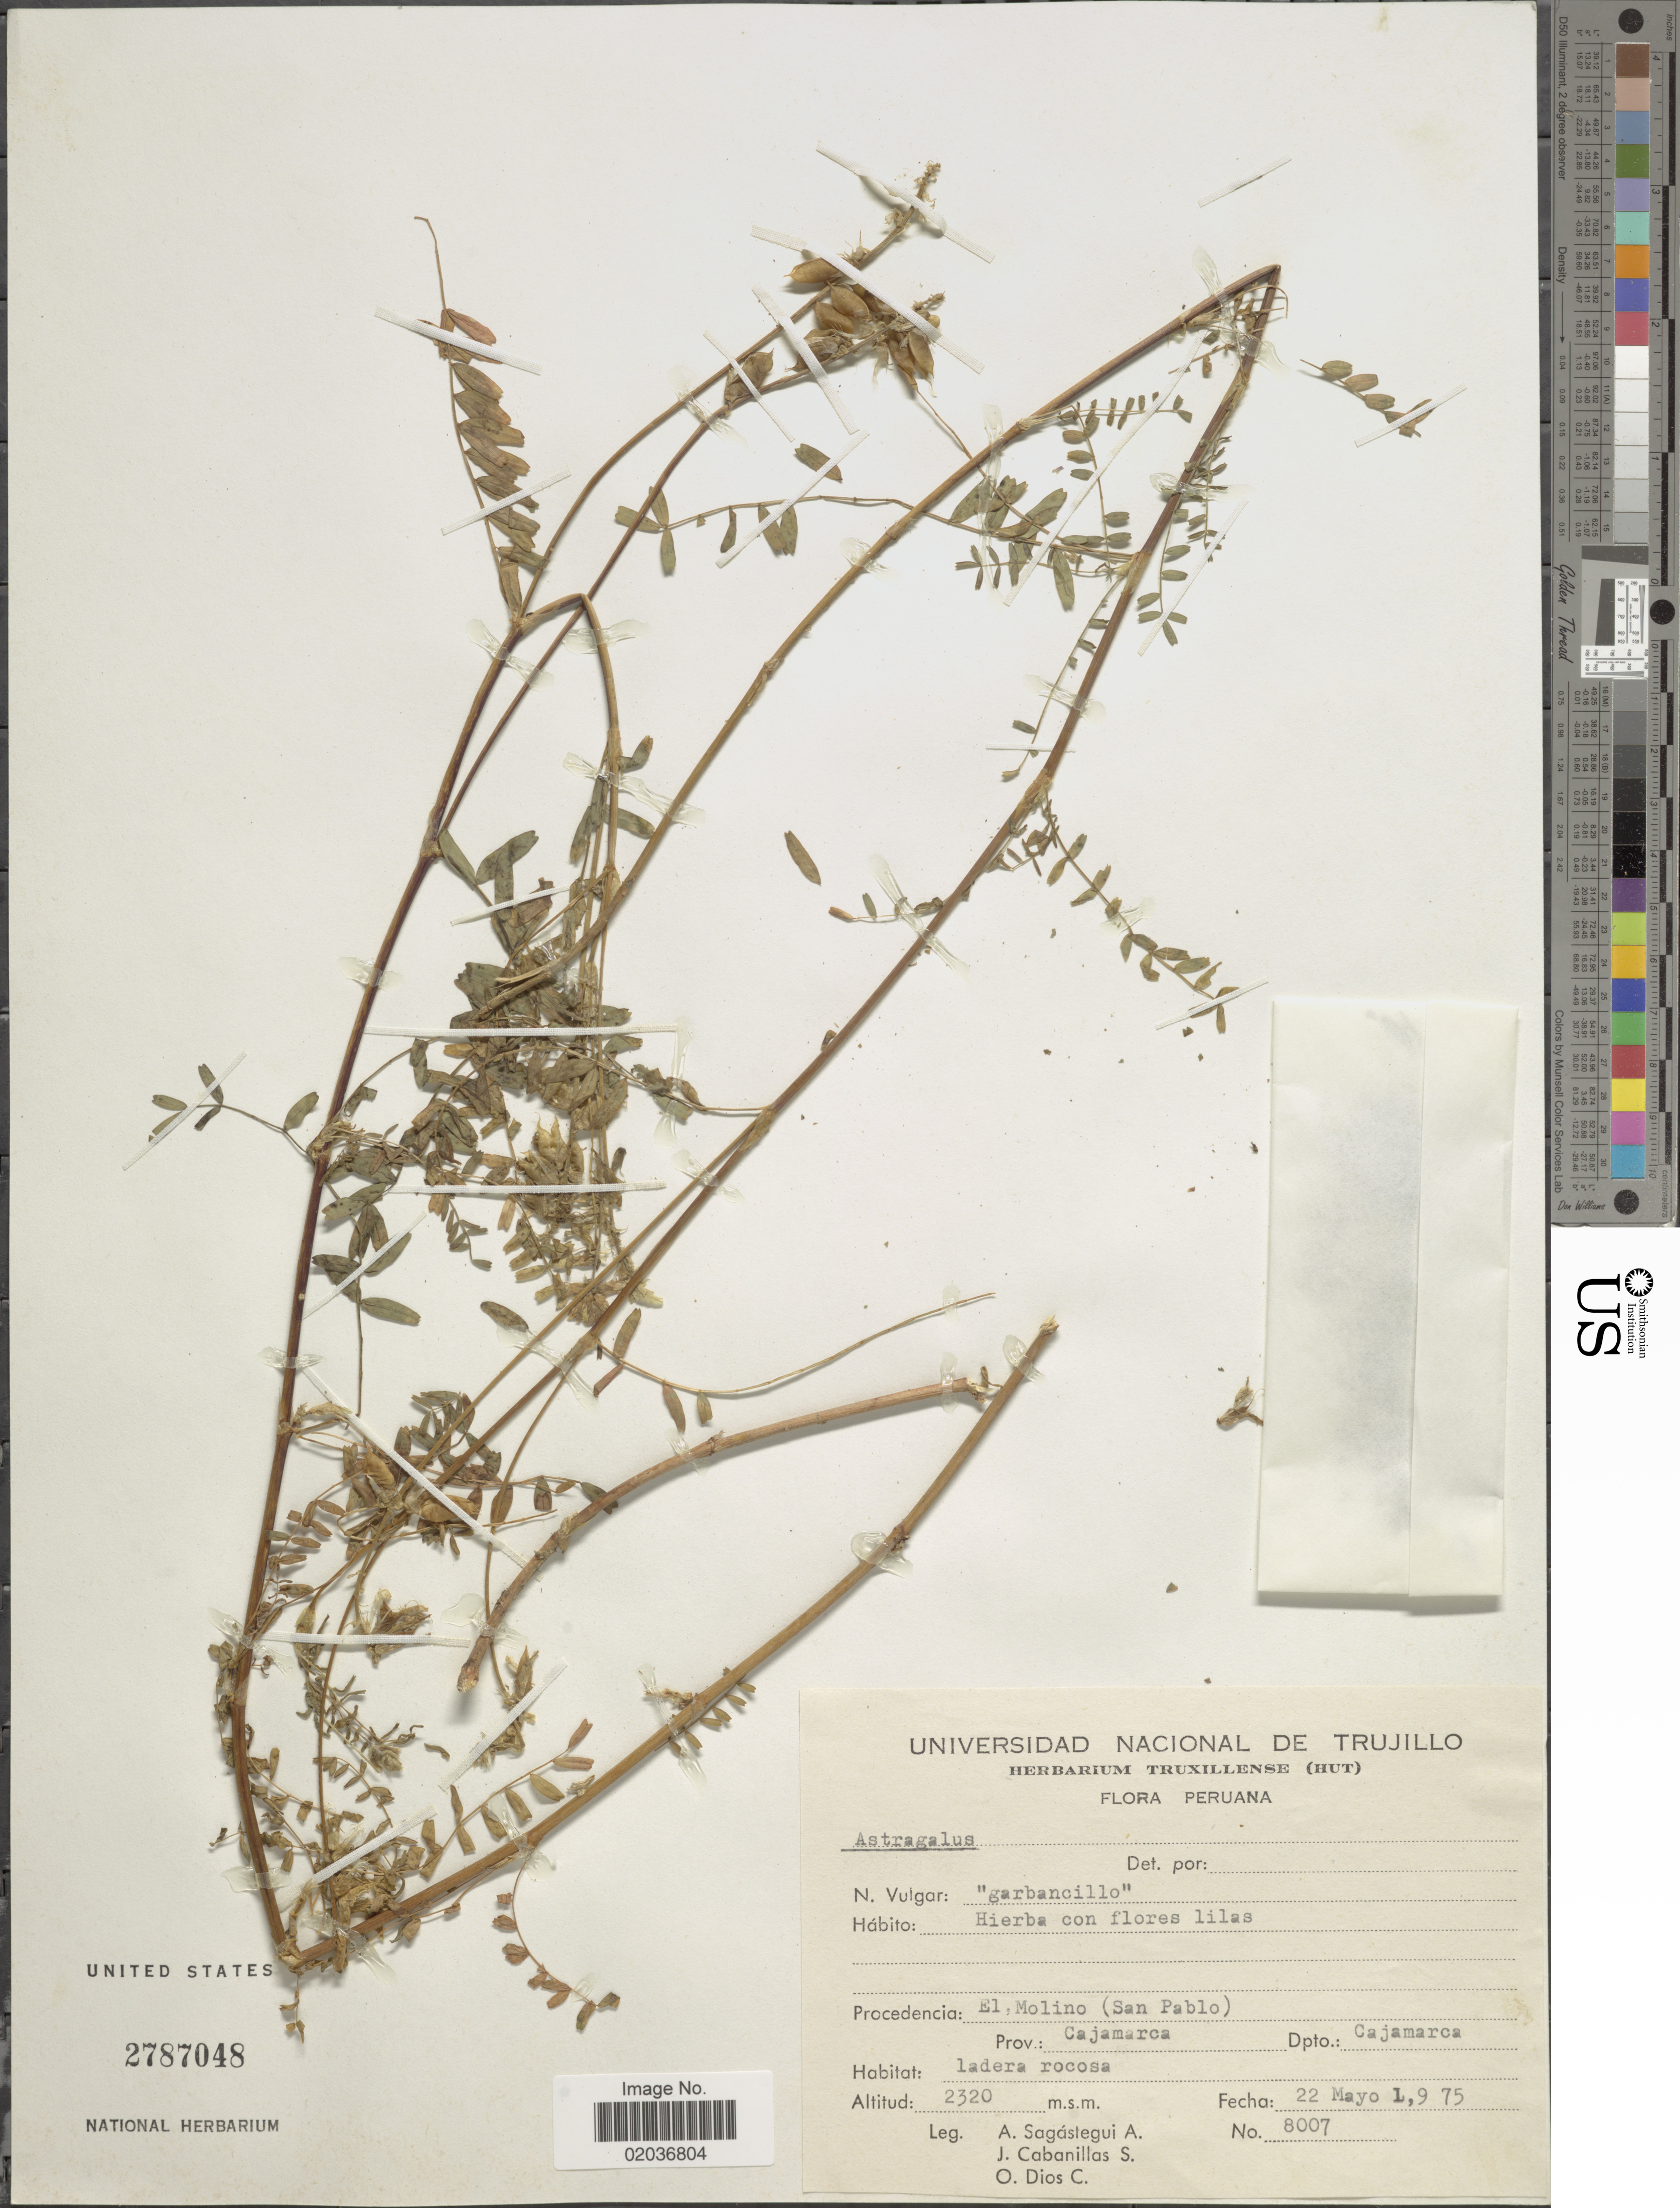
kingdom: Plantae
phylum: Tracheophyta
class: Magnoliopsida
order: Fabales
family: Fabaceae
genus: Astragalus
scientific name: Astragalus sp.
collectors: A. Sagástegui A., J. Cabanillas S. & O. Dios C.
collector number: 8007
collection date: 1975-05-22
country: Peru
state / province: Cajamarca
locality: El Molino (San Pablo) Dpto Cajamarca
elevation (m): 2320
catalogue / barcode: US 2787048